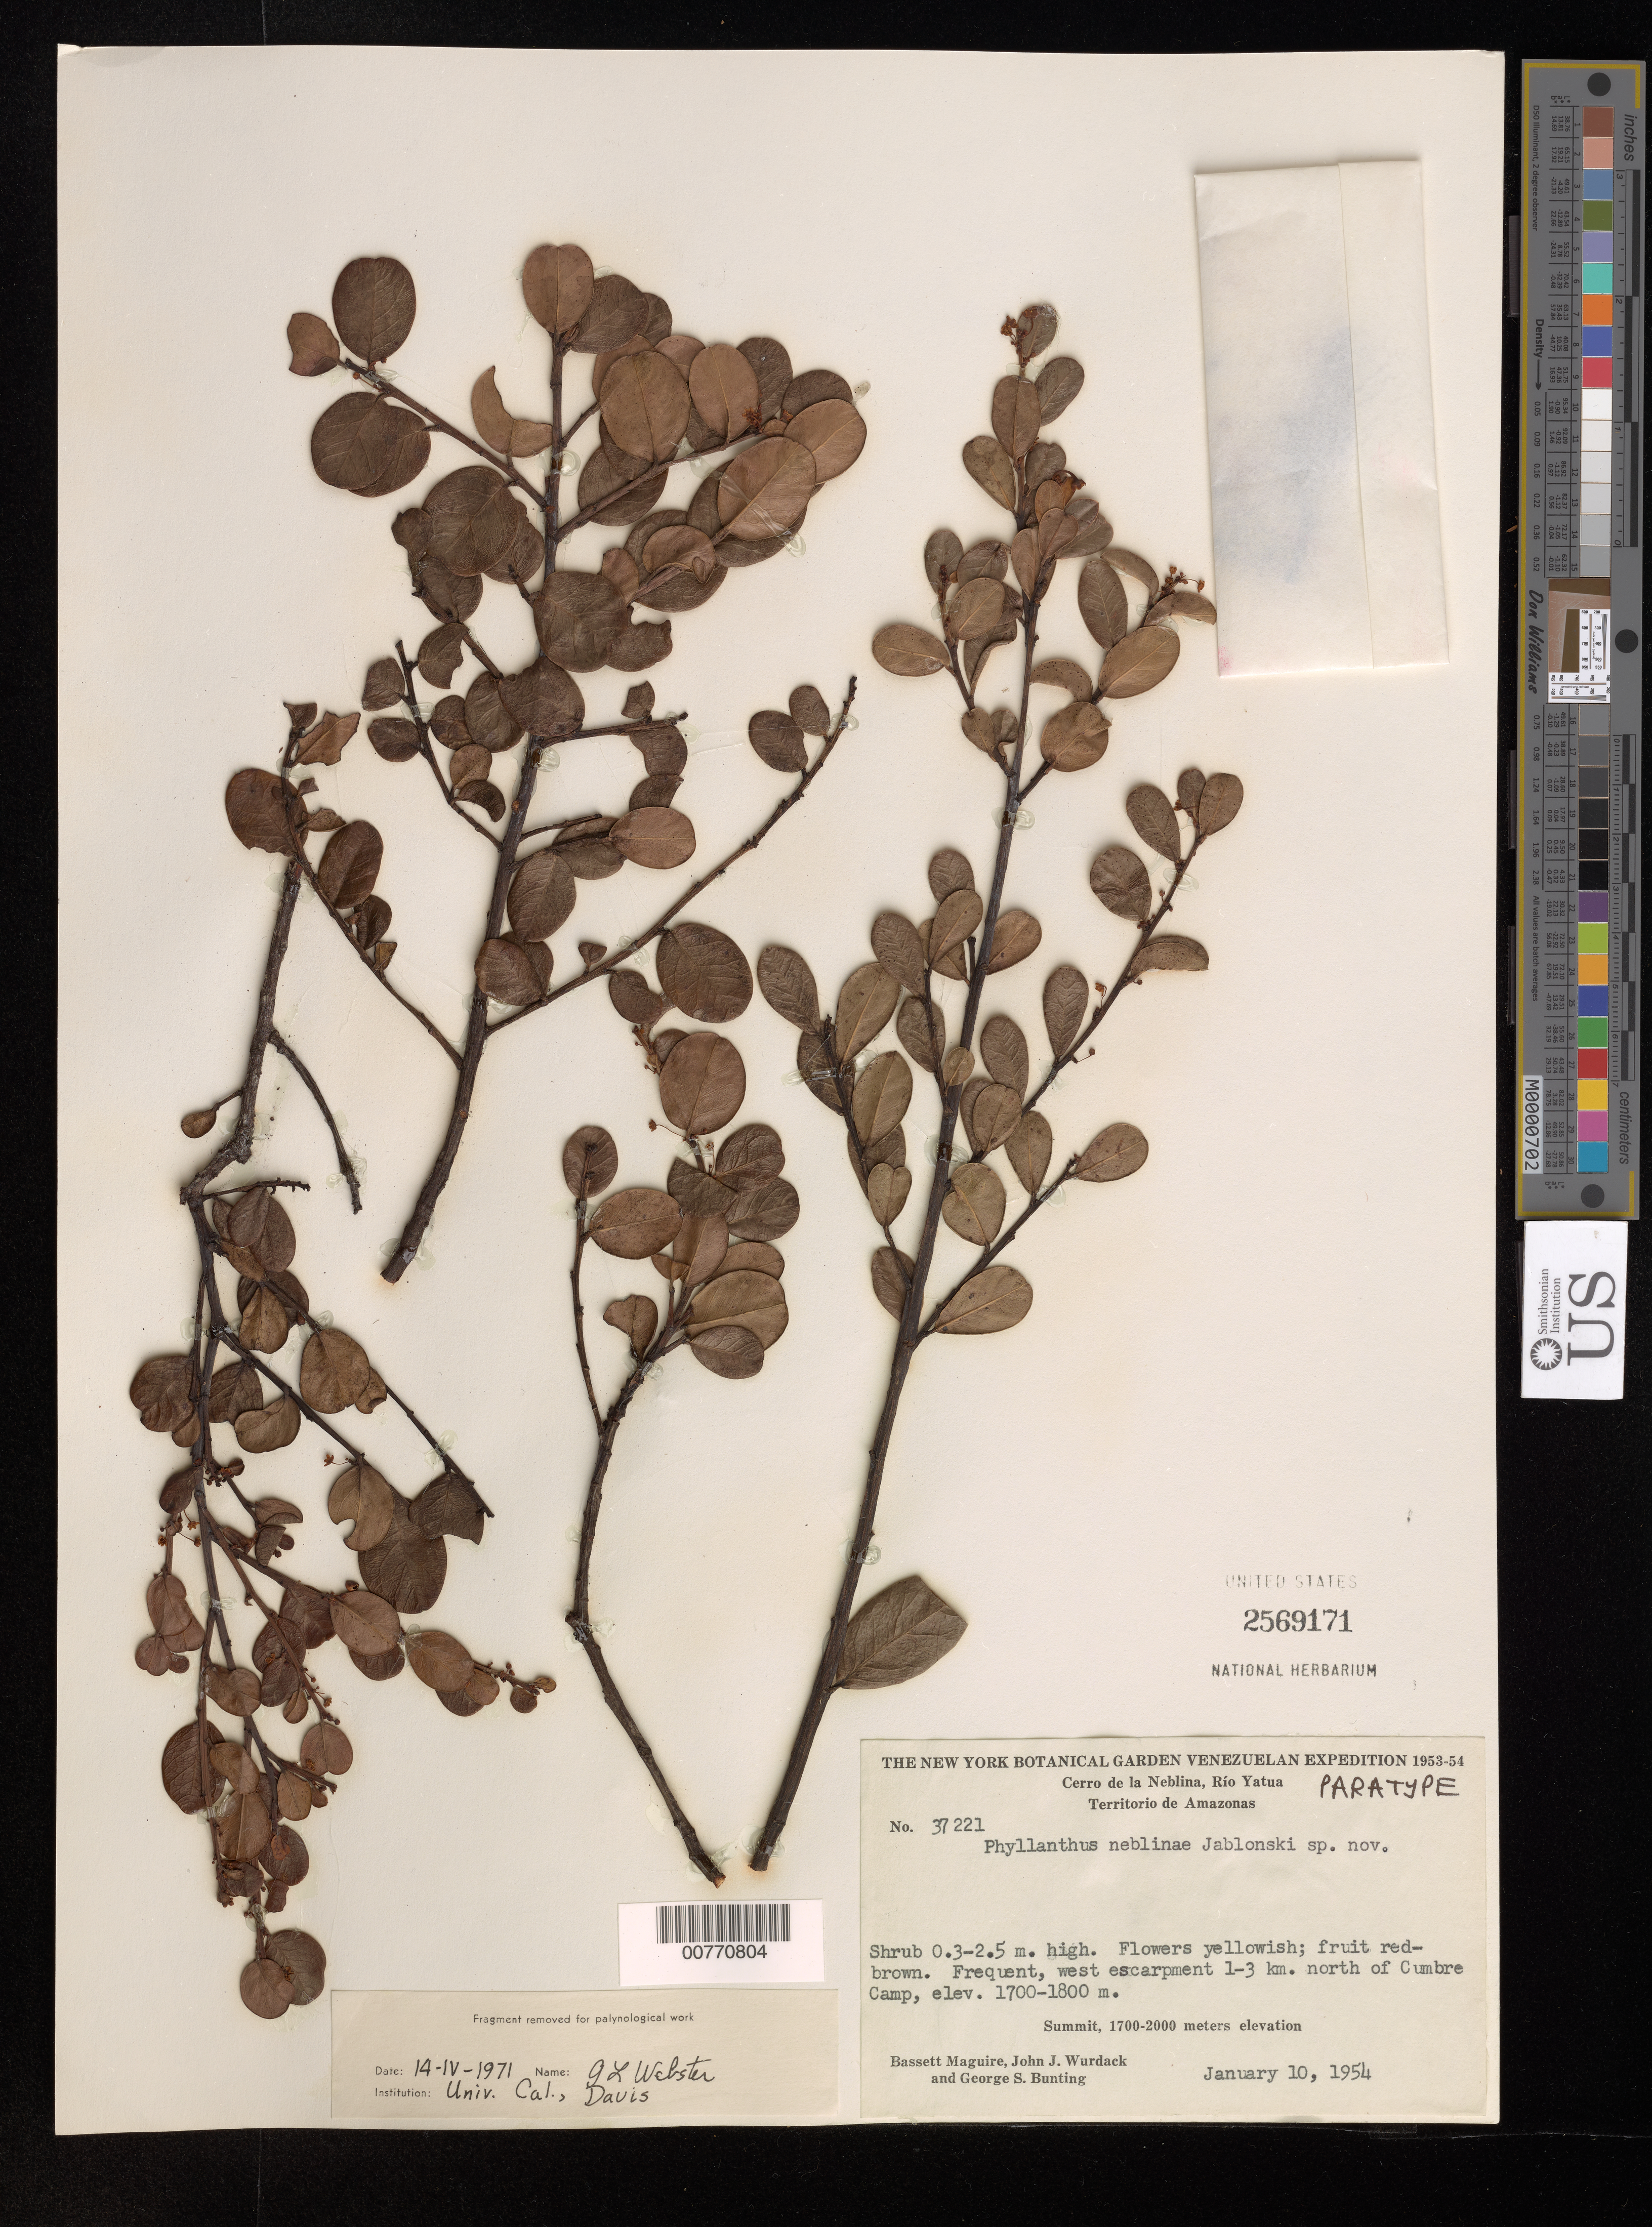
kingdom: Plantae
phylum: Tracheophyta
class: Magnoliopsida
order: Malpighiales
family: Phyllanthaceae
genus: Phyllanthus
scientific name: Phyllanthus neblinae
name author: Jabl.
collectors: B. Maguire, J. J. Wurdack & G. S. Bunting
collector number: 37221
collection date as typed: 10-Jan-54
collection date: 1954-01-10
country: Venezuela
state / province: Amazonas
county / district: Río Negro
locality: Cerro de la Neblina, Río Yatua, 1-3 km N of Cumbre Camp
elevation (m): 1700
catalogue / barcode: US 2569171